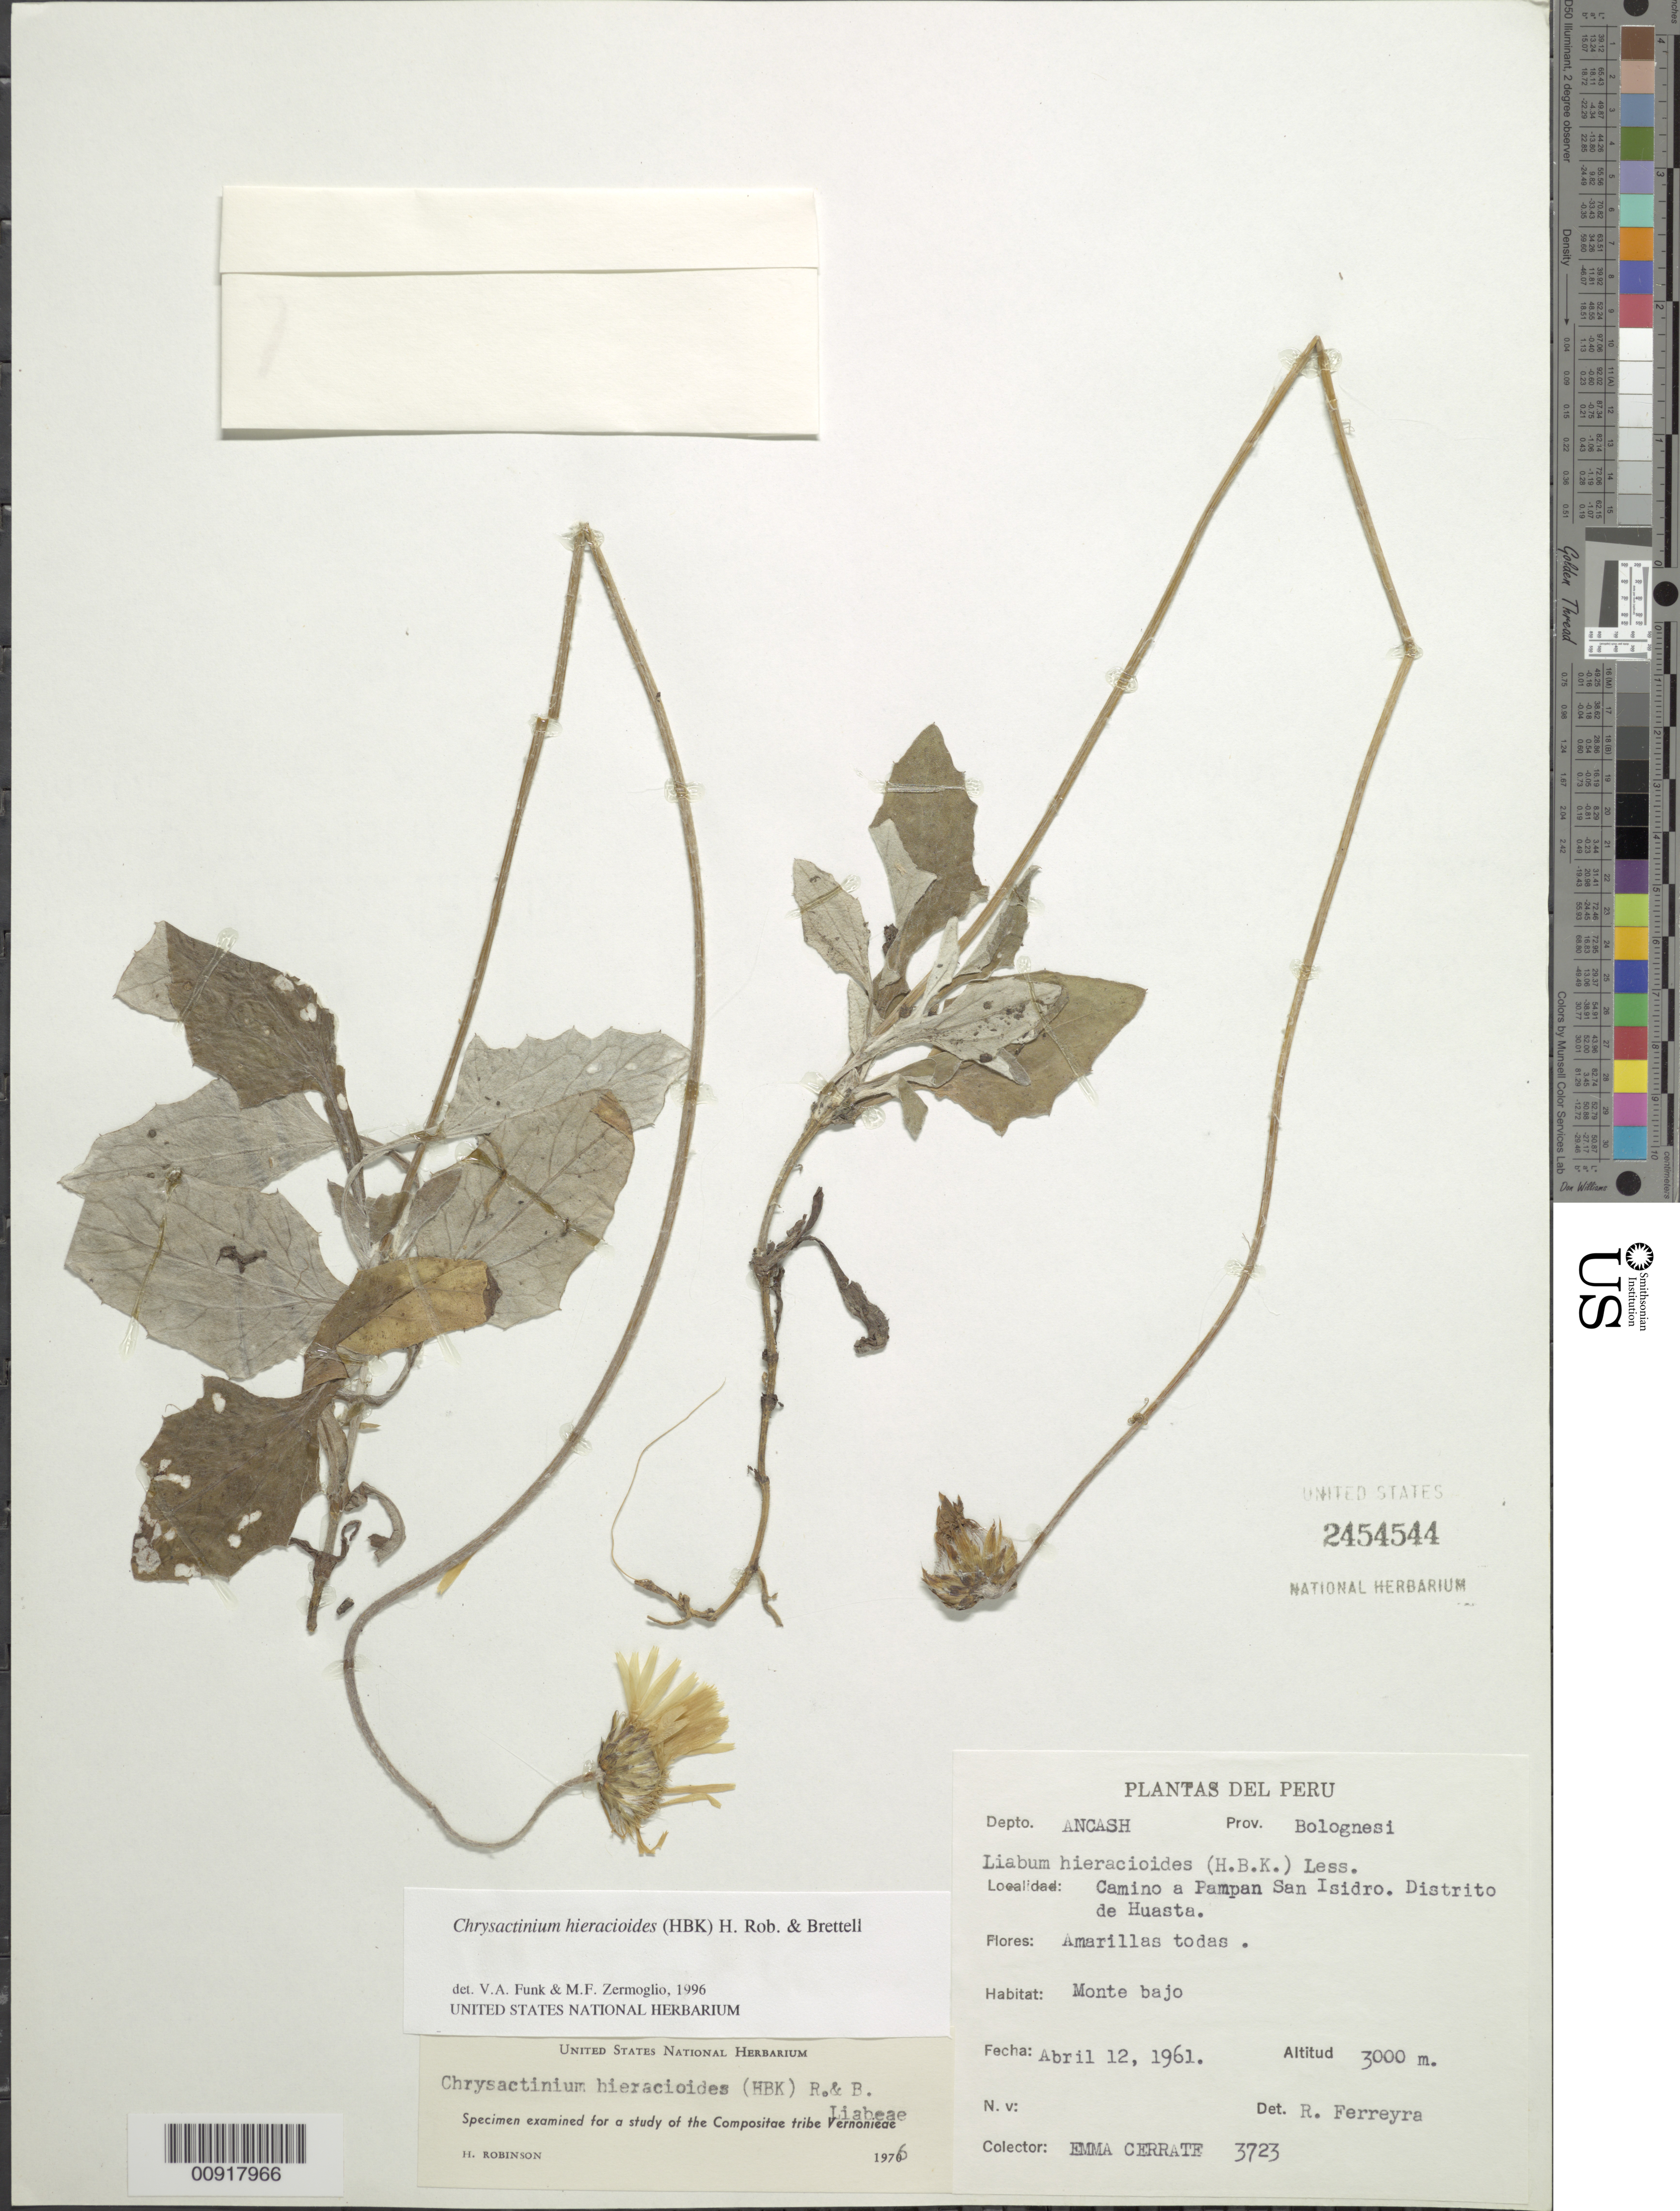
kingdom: Plantae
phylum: Tracheophyta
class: Magnoliopsida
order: Asterales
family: Asteraceae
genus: Chrysactinium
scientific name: Chrysactinium hieracioides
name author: (Kunth) H. Rob. & Brettell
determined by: Funk, V. A.; Zermoglio, M. F.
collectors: E. Cerrate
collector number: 3723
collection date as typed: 12 April 1961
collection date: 1961-04-12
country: Peru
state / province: Ancash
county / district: Bolognesi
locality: Prov. Bolognesi, Dpto. Ancash, Camino a Pampan San Isidro. Distrito de Huasta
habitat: Monte bajo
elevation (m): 3000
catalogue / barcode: US 2454544